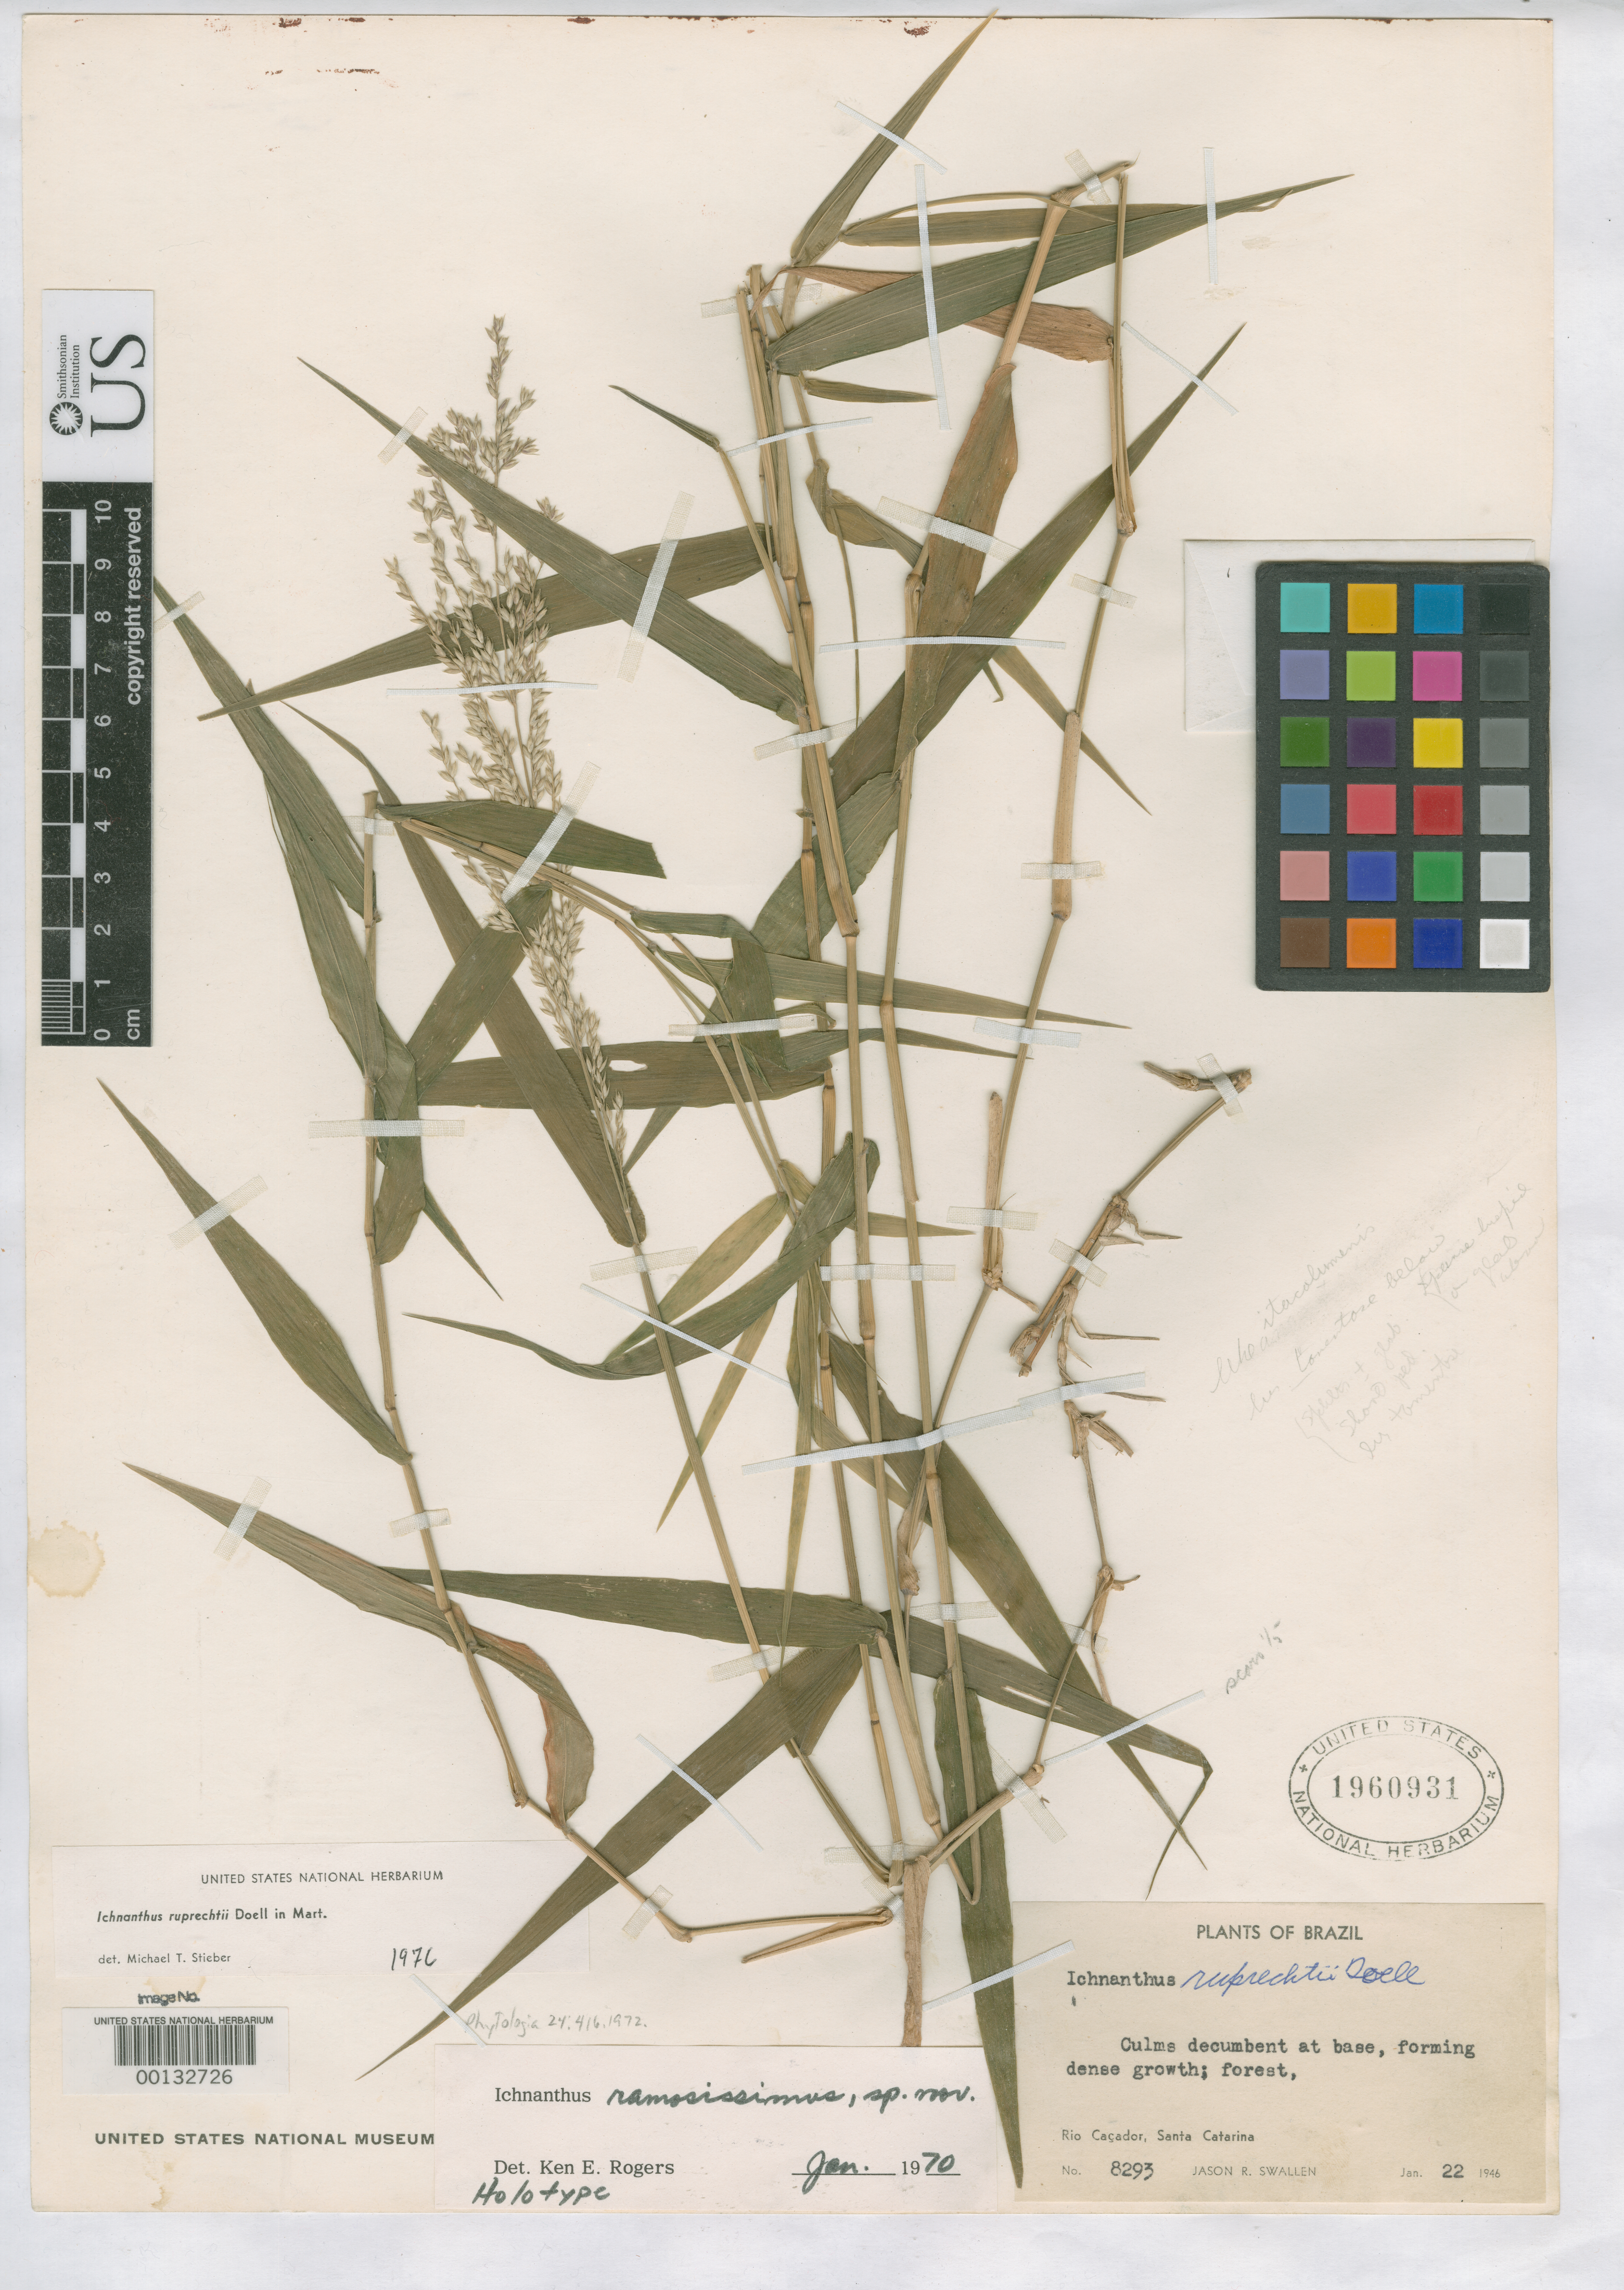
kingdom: Plantae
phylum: Tracheophyta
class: Liliopsida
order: Poales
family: Poaceae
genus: Ichnanthus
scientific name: Ichnanthus ramosissimus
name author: K.E. Rogers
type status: Holotype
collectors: J. R. Swallen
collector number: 8293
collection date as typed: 22 Jan 1946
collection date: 1946-01-22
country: Brazil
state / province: Santa Catarina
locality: Rio Cacador.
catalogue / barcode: US 1960931